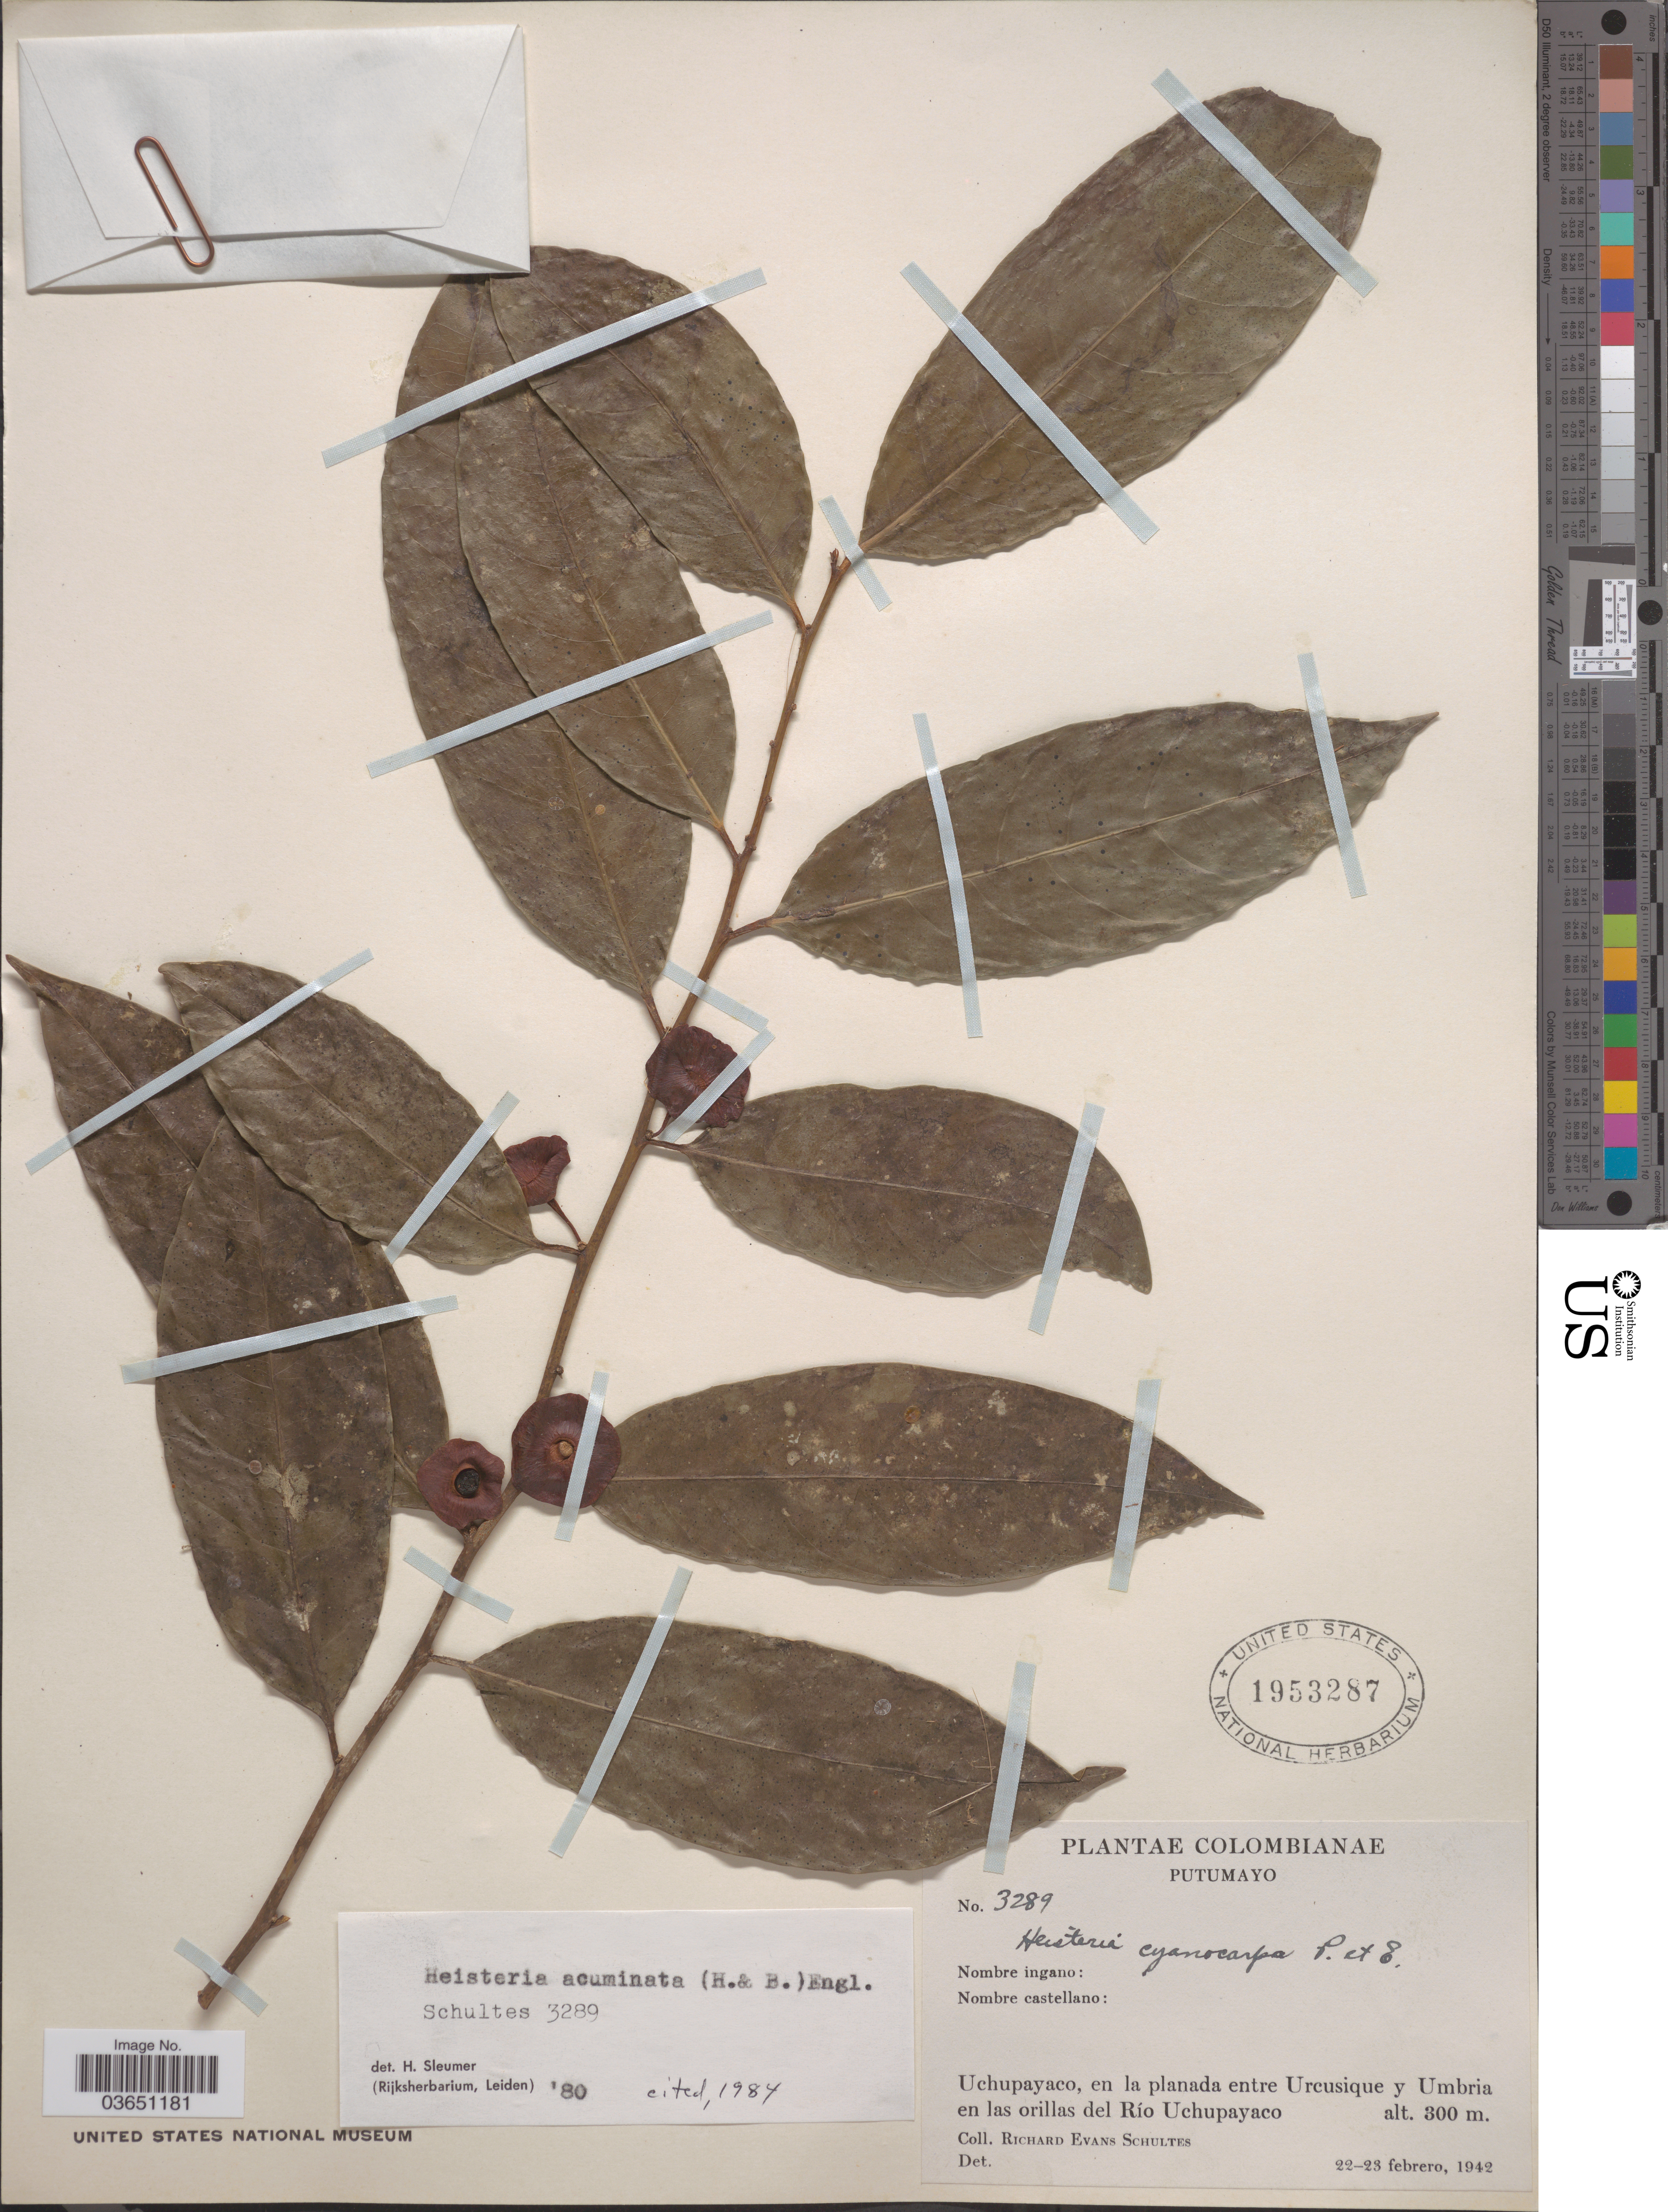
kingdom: Plantae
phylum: Tracheophyta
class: Magnoliopsida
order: Santalales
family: Erythropalaceae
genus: Heisteria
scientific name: Heisteria acuminata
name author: (Humb. & Bonpl.) Engl.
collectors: R. E. Schultes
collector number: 3289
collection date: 1942-02-22/1942-02-23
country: Colombia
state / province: Putumayo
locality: Uchupayaco, en la planada entre Urcusique y Umbria en las orillas del Río Uchupayaco.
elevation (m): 300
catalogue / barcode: US 1953287